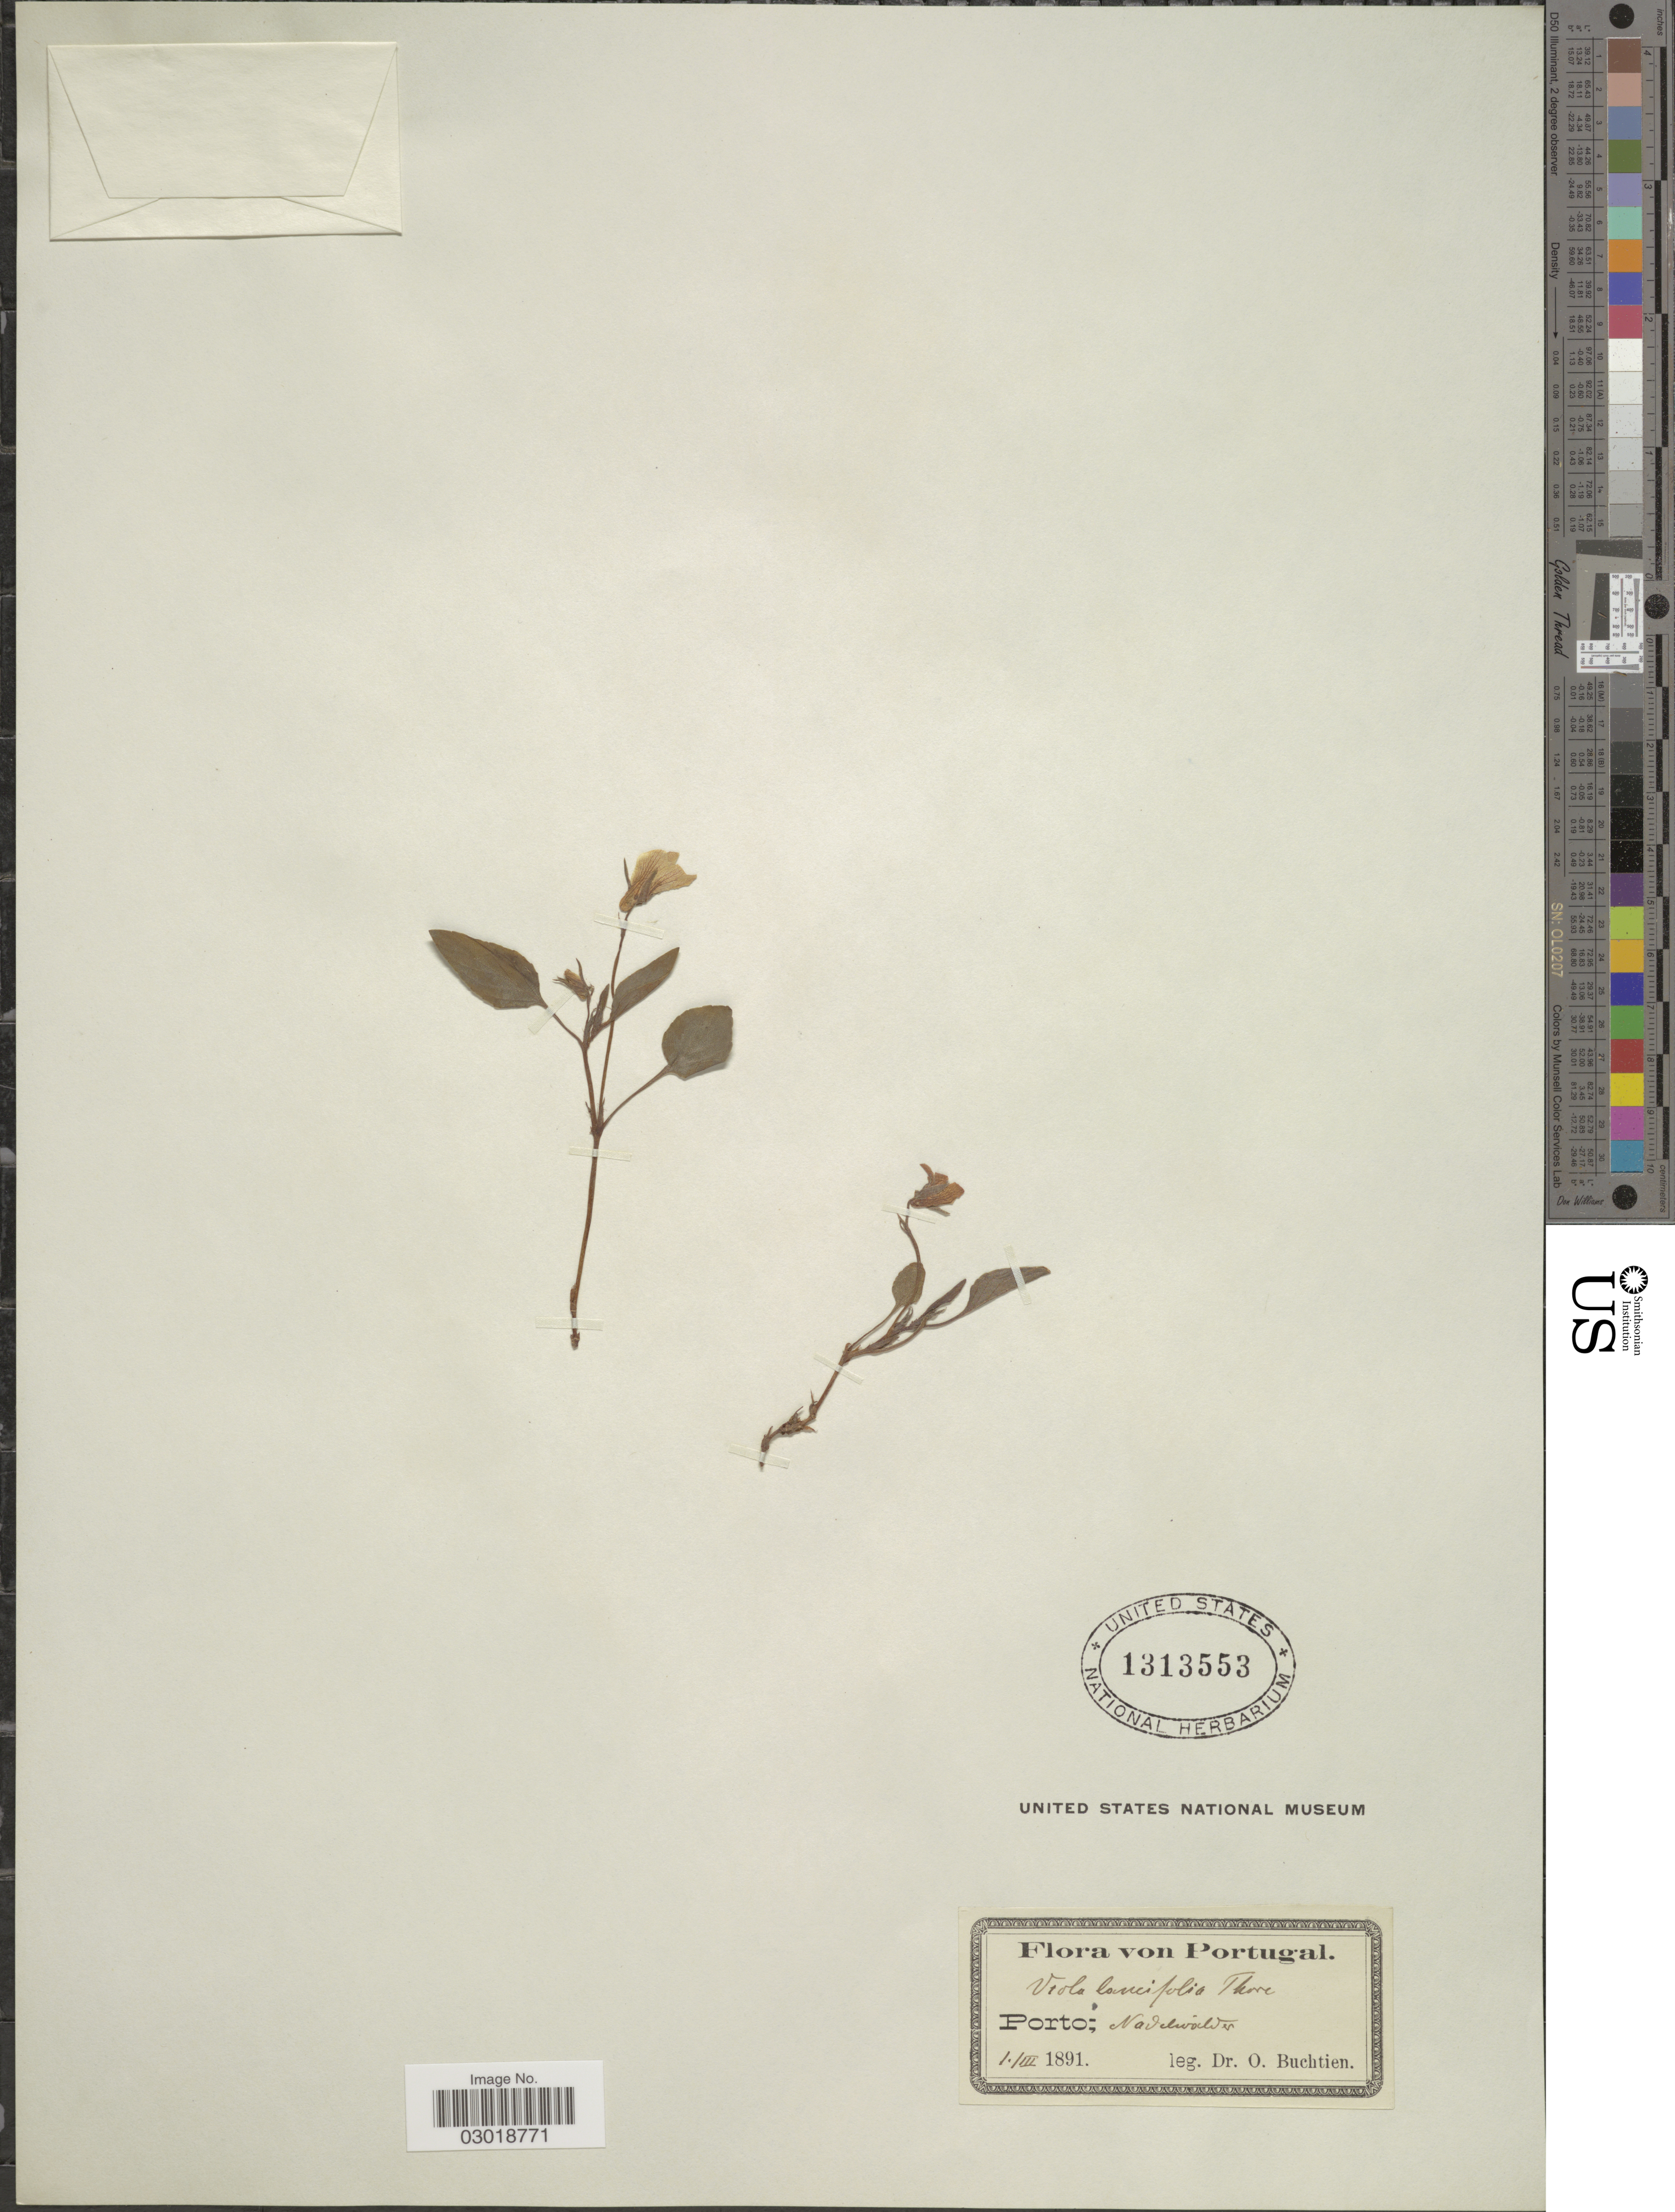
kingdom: Plantae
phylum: Tracheophyta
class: Magnoliopsida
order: Malpighiales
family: Violaceae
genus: Viola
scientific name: Viola lancifolia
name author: Thore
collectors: O. Buchtien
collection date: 1891-03-01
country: Portugal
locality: Porto; Nadelwalder.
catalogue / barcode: US 1313553